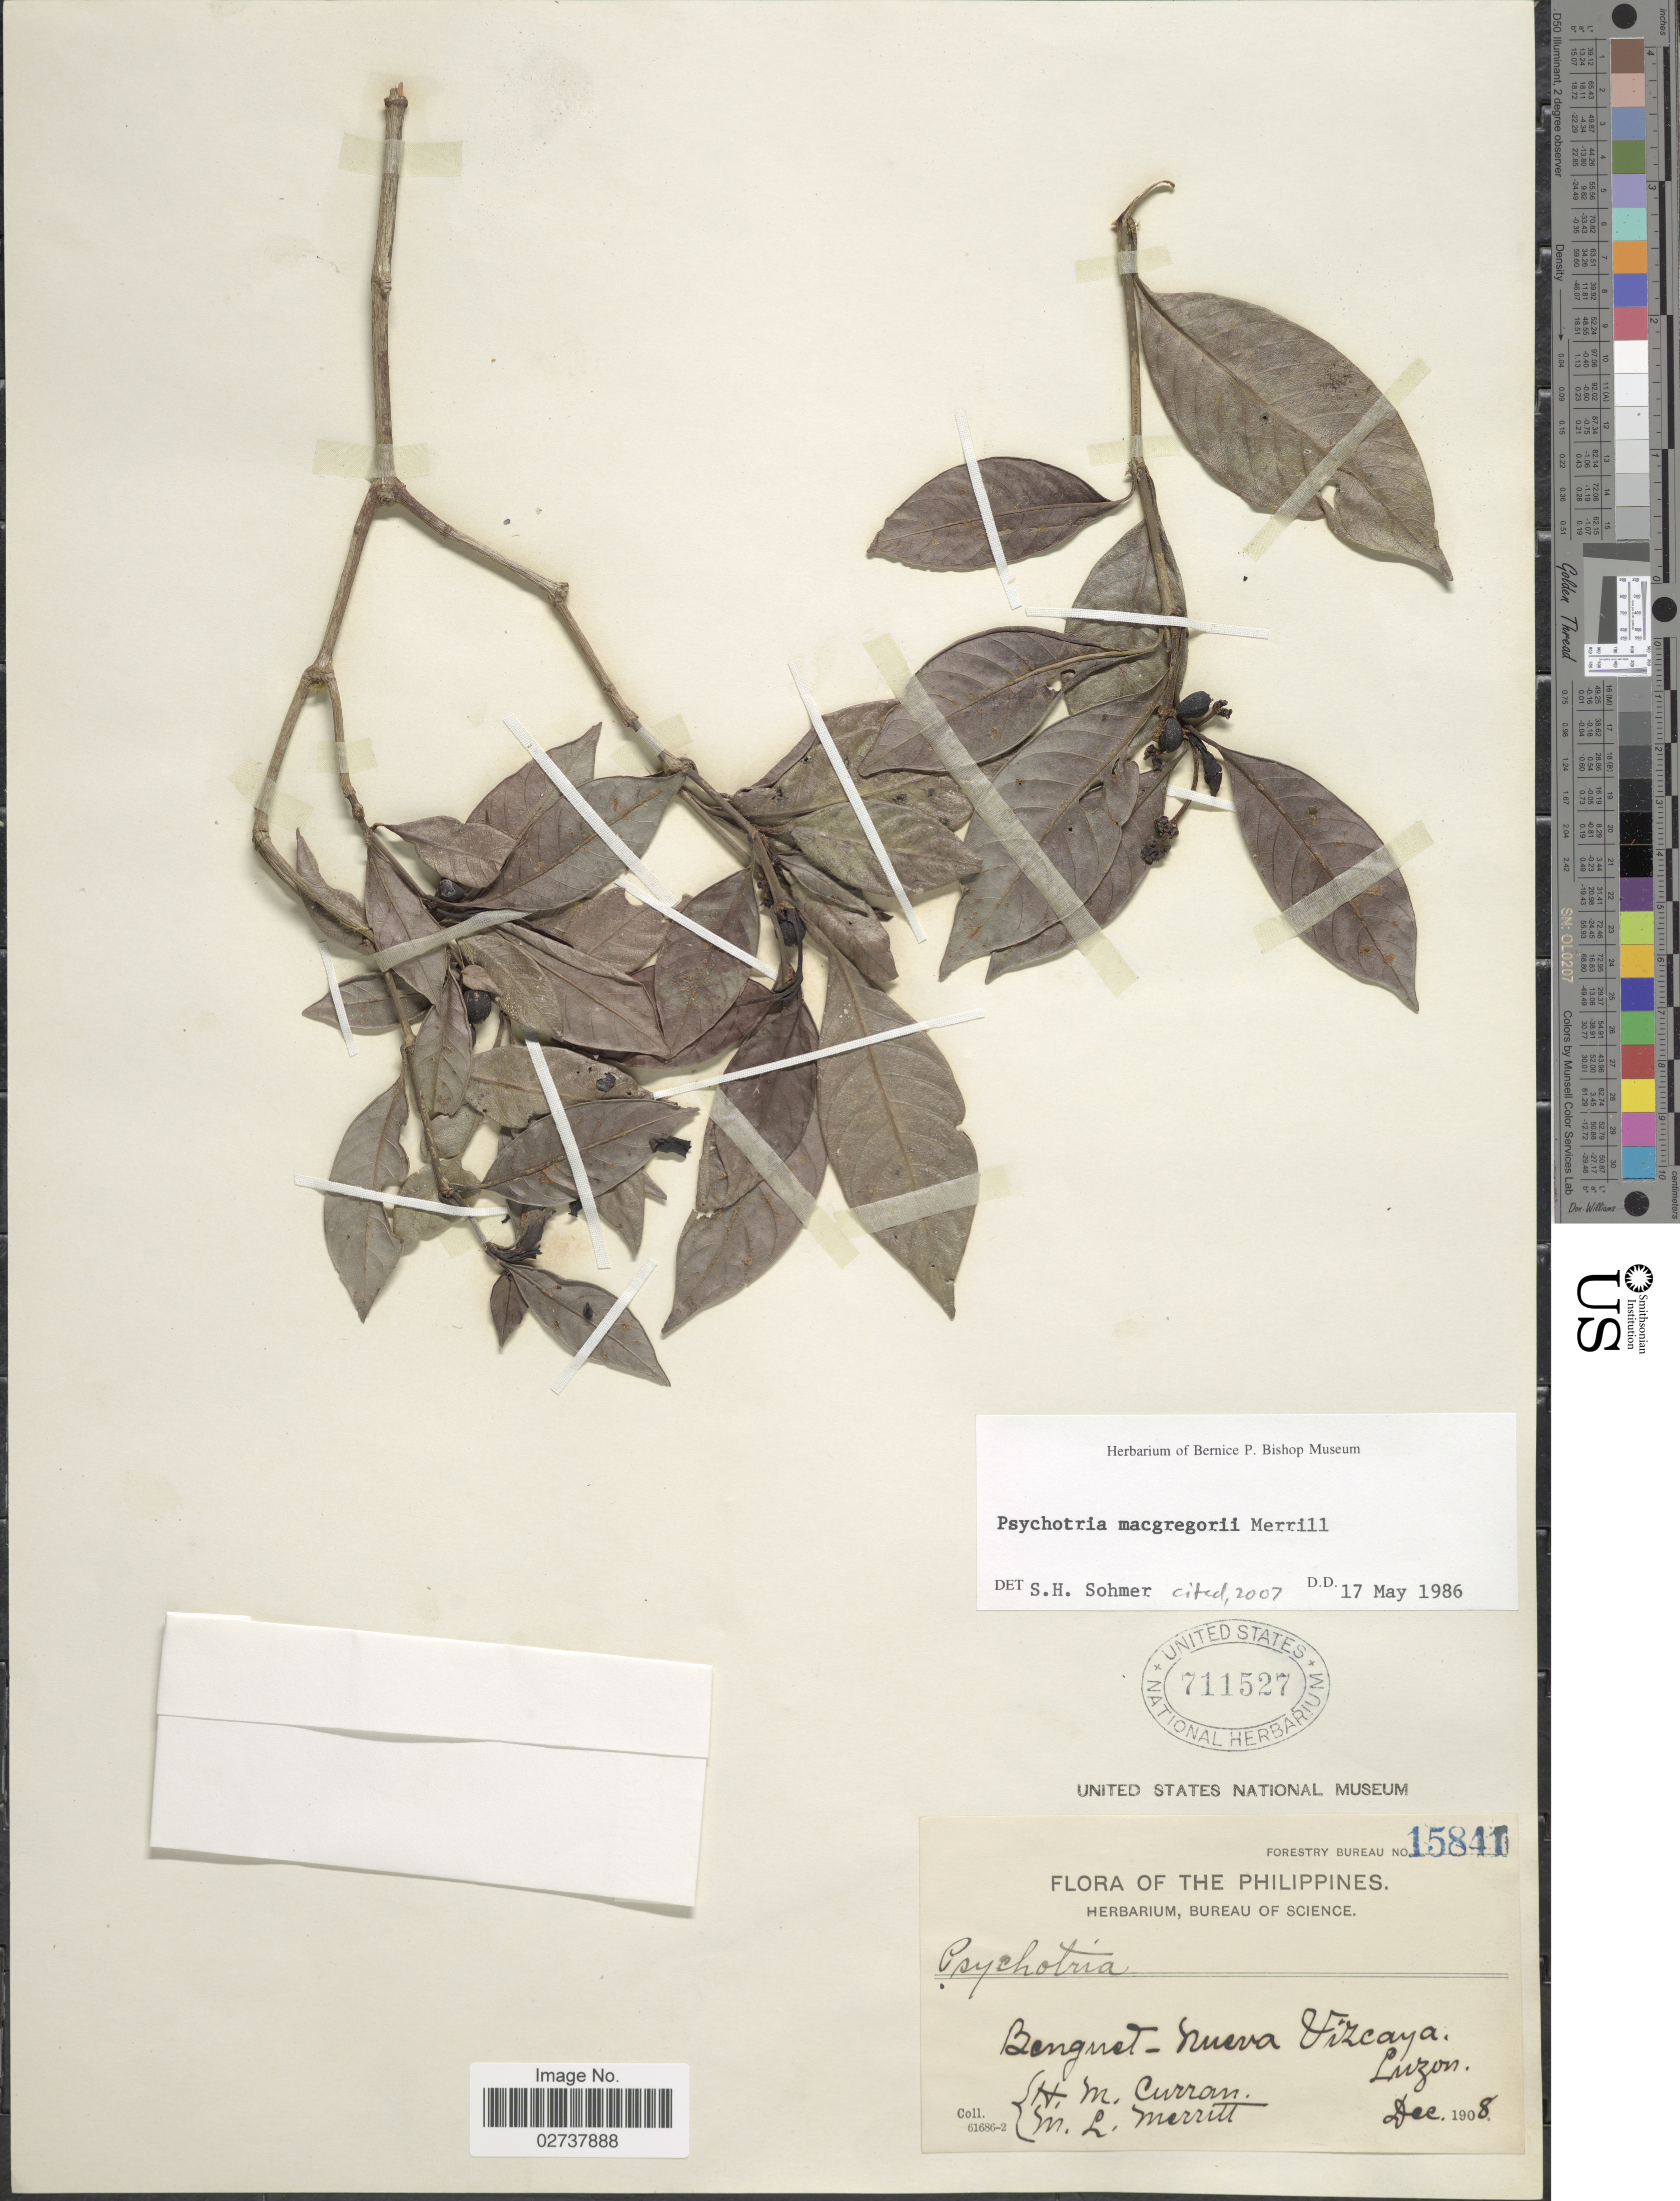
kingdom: Plantae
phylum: Tracheophyta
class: Magnoliopsida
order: Gentianales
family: Rubiaceae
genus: Psychotria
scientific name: Psychotria macgregorii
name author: Merr.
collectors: H. M. Curran & M. L. Merritt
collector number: Forestry Bureau15841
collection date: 1908-12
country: Philippines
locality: Benguet-Nueva Vizcaya, Luzon.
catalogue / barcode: US 711527